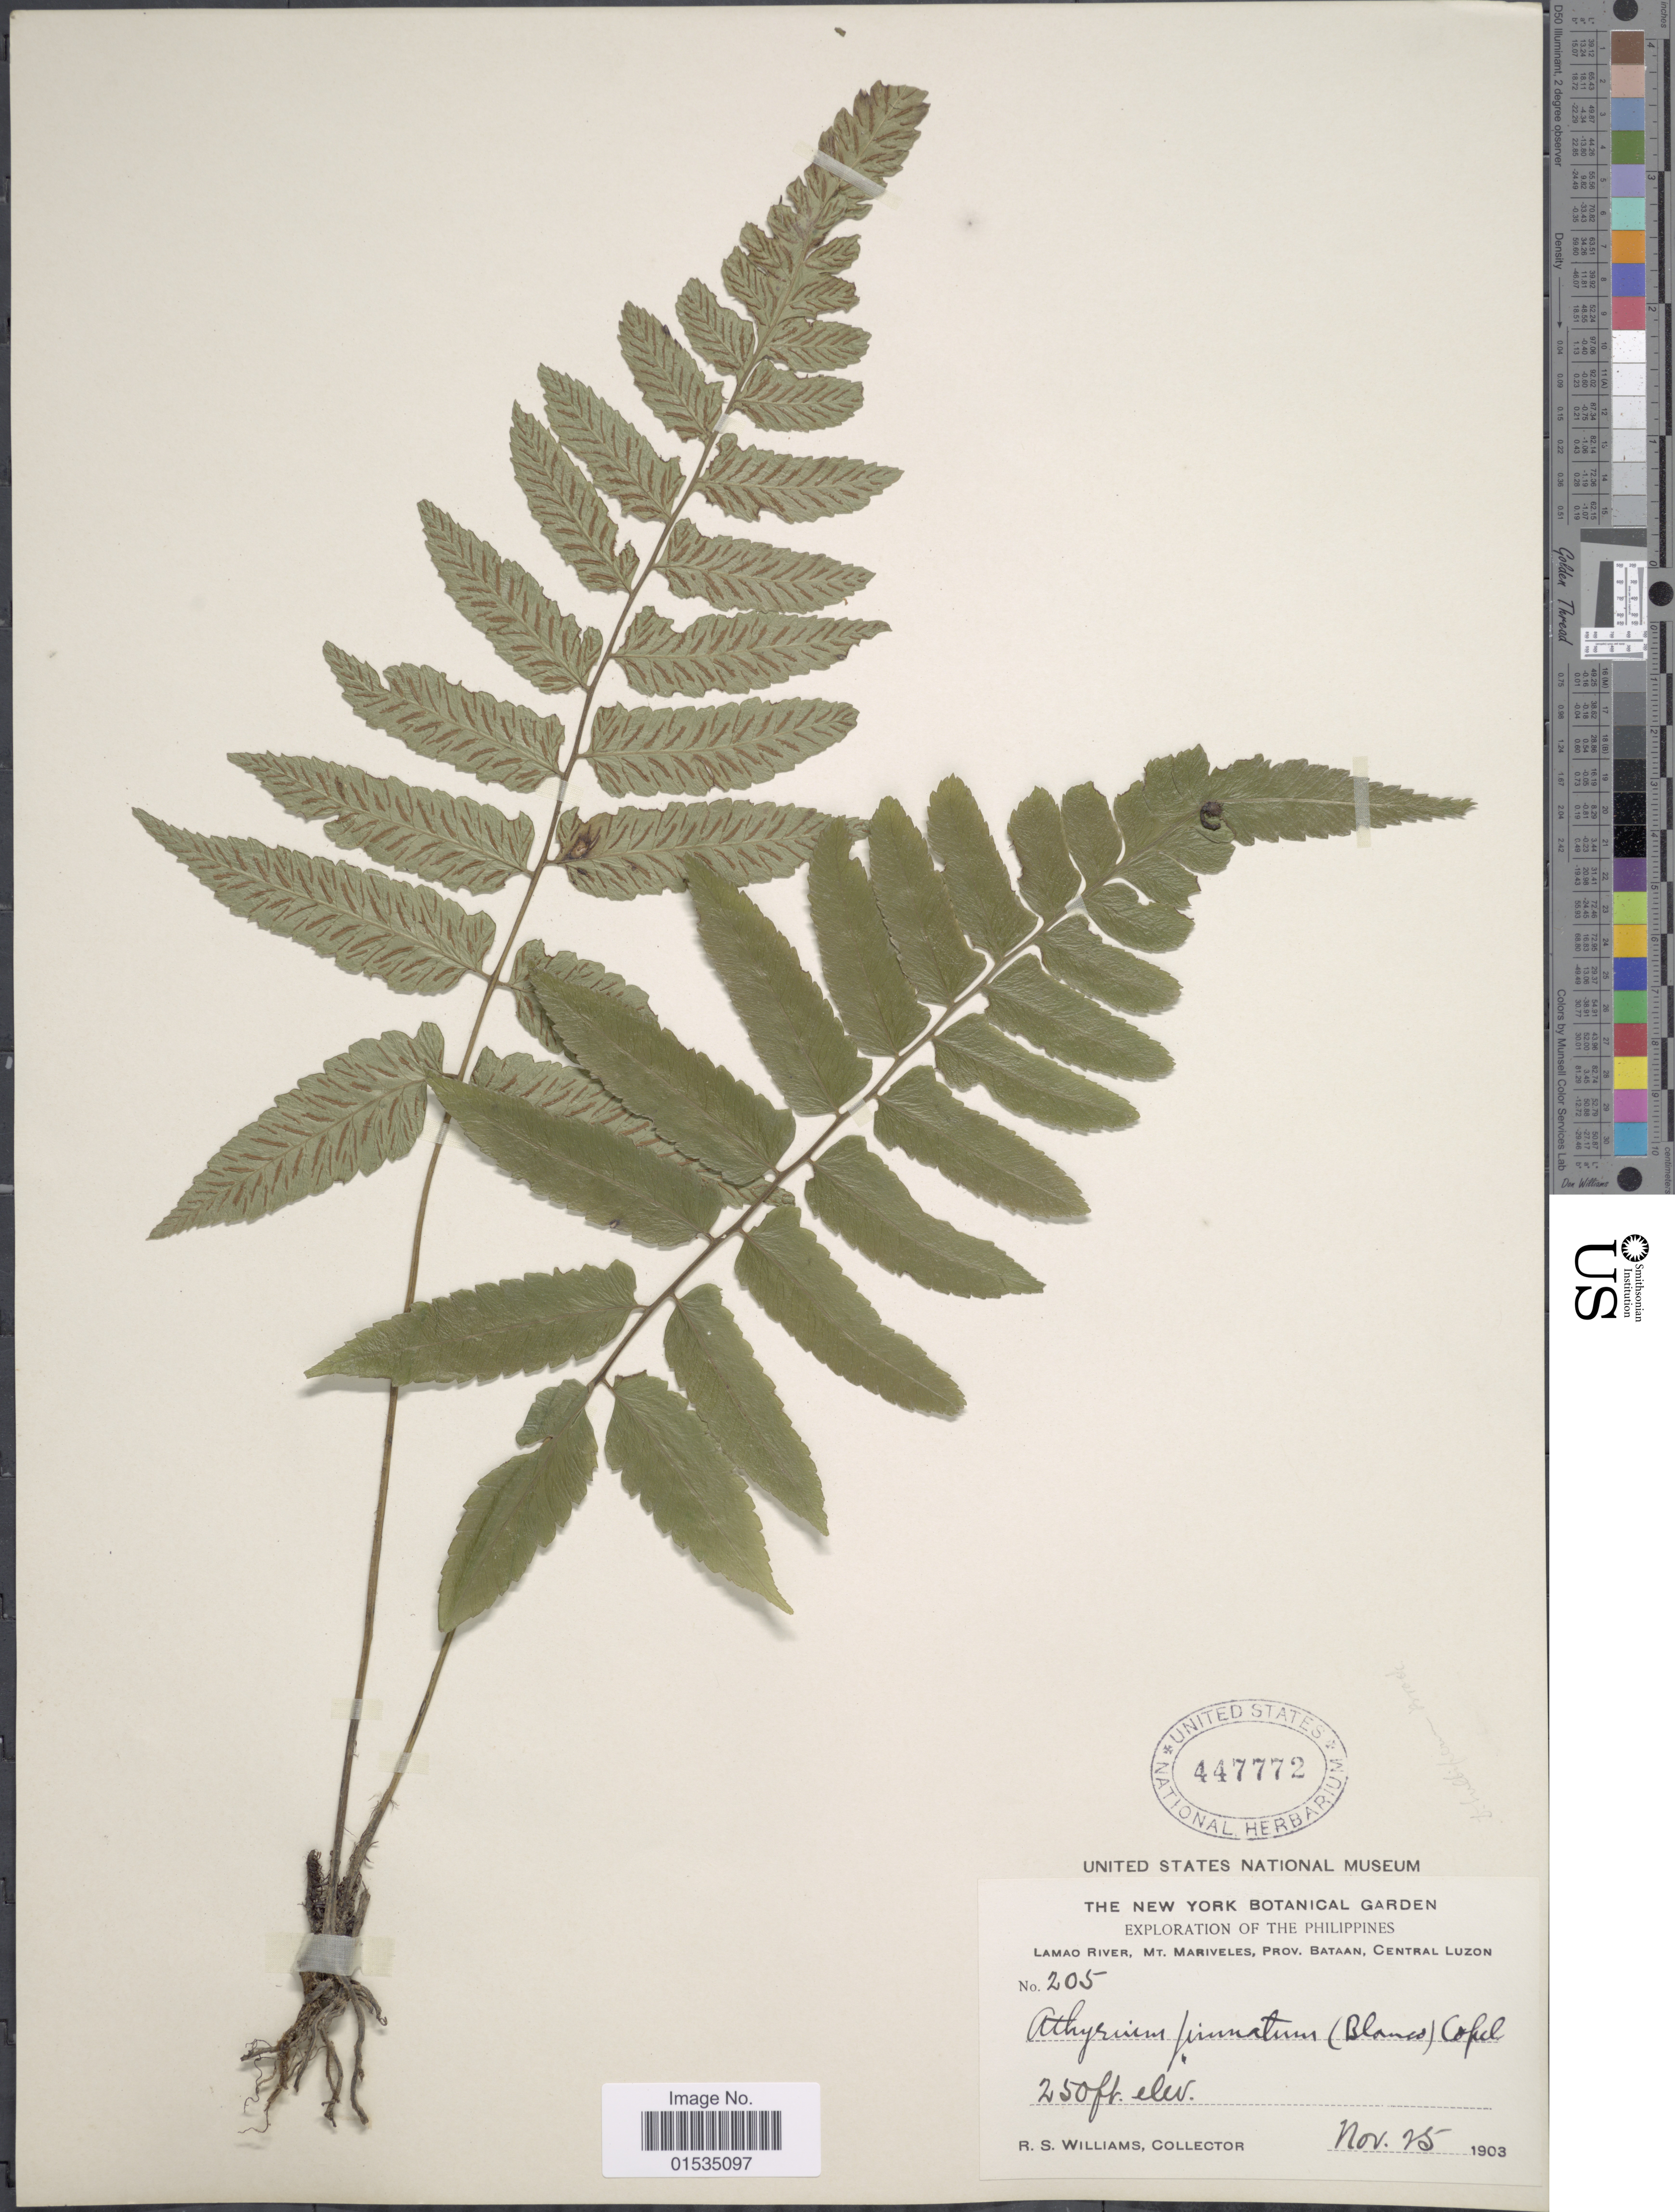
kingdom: Plantae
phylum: Tracheophyta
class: Polypodiopsida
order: Polypodiales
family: Athyriaceae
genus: Diplazium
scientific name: Diplazium petiolare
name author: C. Presl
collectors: R. S. Williams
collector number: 205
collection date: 1903-11-25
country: Philippines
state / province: Central Luzon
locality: Lamao River, Mt. Mariveles, Prov. Bataan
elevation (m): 76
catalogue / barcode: US 447772